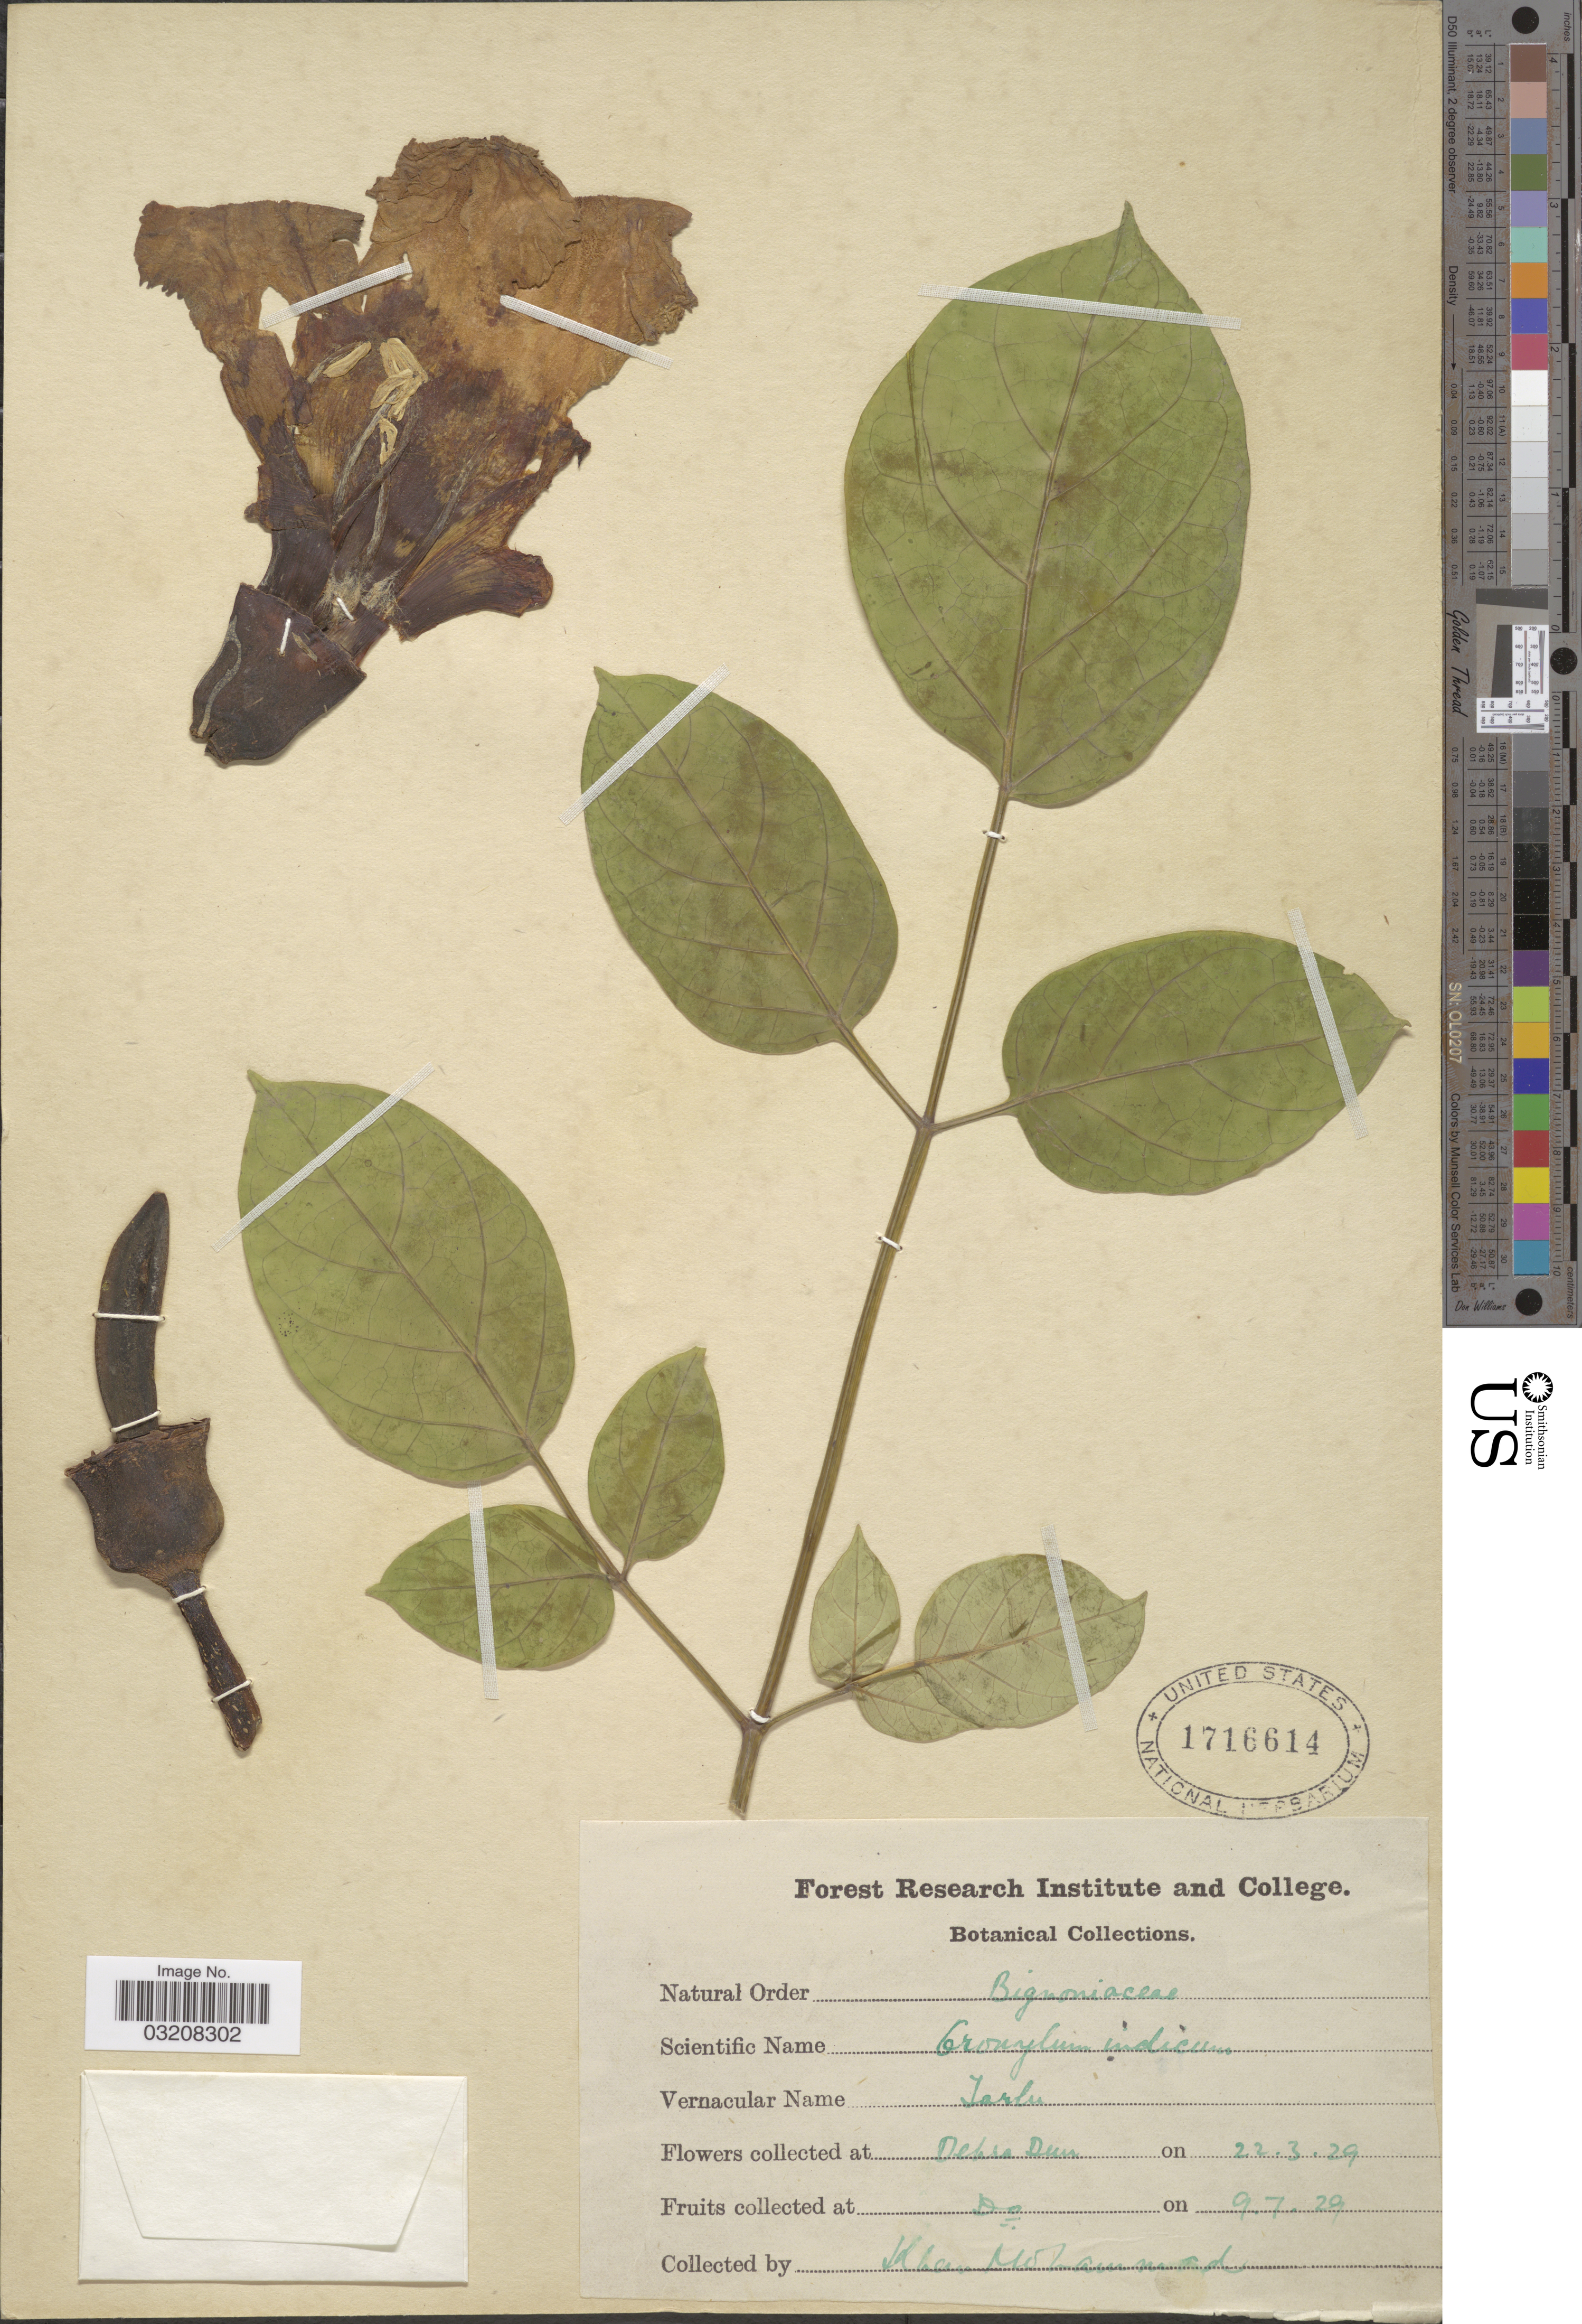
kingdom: Plantae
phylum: Tracheophyta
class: Magnoliopsida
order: Lamiales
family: Bignoniaceae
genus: Oroxylum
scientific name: Oroxylum indicum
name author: (L.) Kurz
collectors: K. Mohammad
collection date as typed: Transcribed d/m/y: 22/3/29 to 9/7/29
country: India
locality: Dehra Dun.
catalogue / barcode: US 1716614